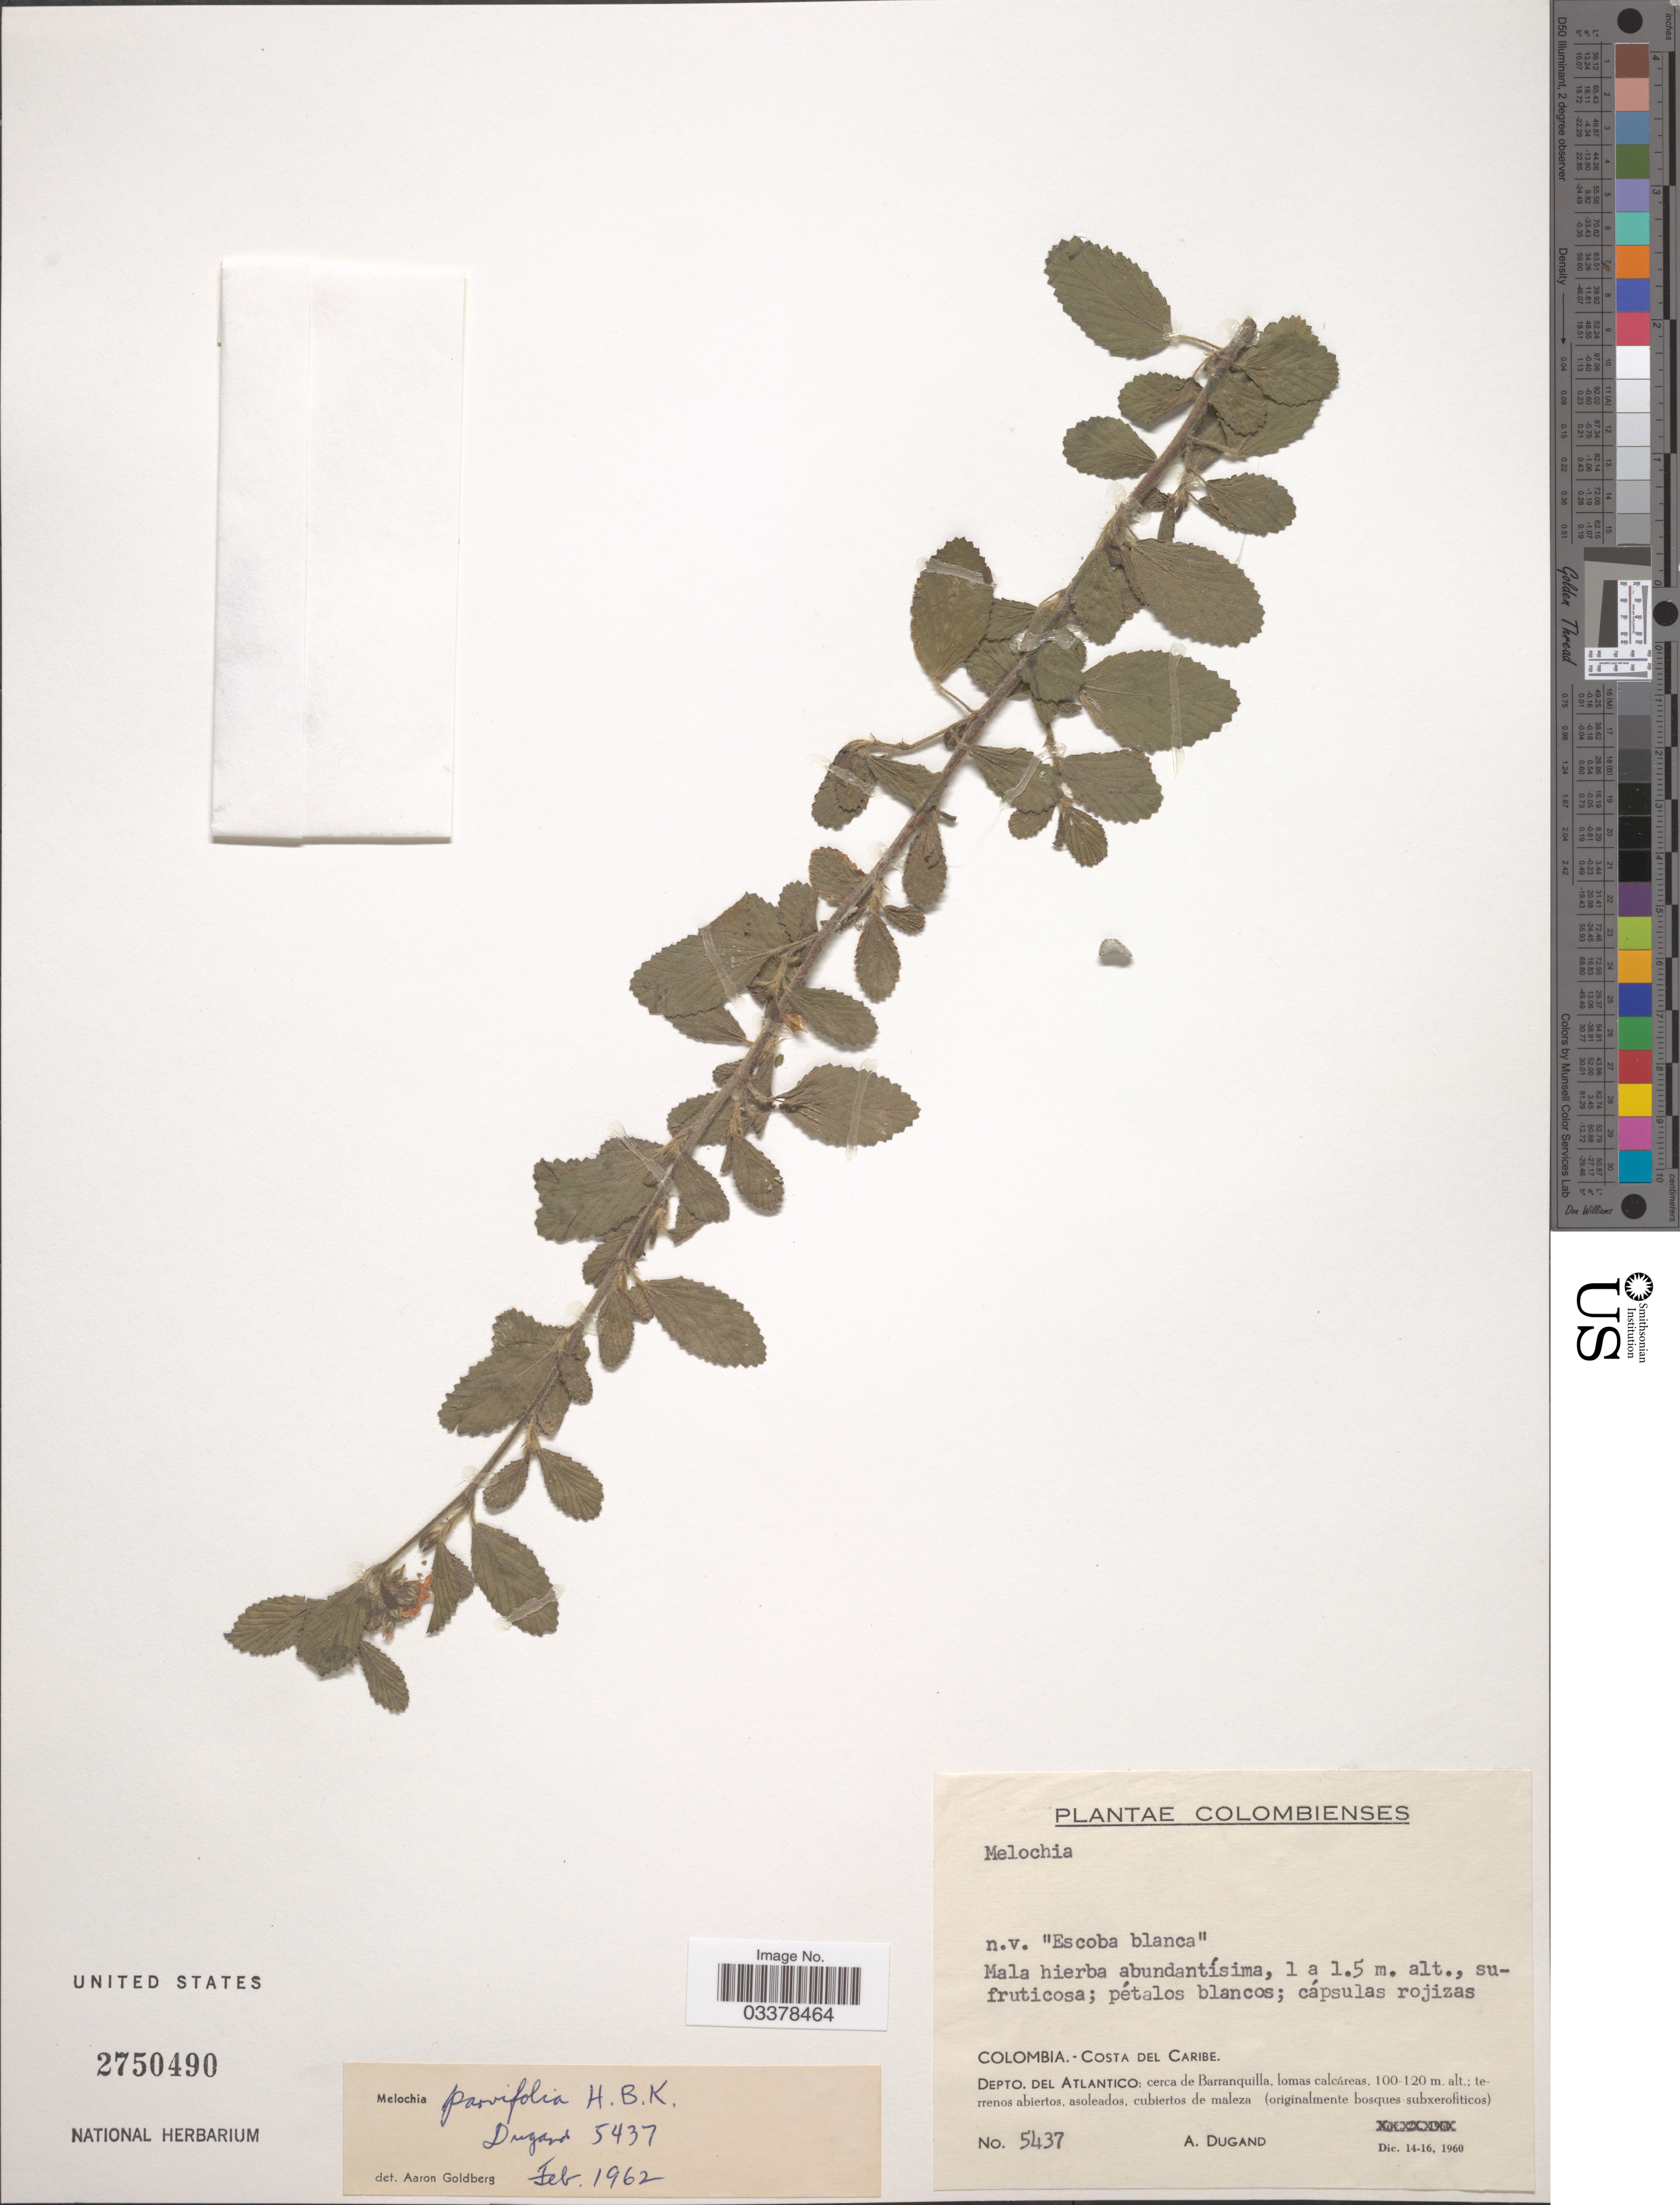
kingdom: Plantae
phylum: Tracheophyta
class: Magnoliopsida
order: Malvales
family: Malvaceae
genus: Melochia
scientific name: Melochia parvifolia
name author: Kunth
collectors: A. Dugand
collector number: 5437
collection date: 1960-12-14/1960-12-16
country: Colombia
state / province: Atlántico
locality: Costa del Caribe. Depto. del Atlantico: cerca de Barranquilla, lomas calcáreas, terrenos abiertos, asoleados, cubiertos de maleza.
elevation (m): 100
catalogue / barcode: US 2750490